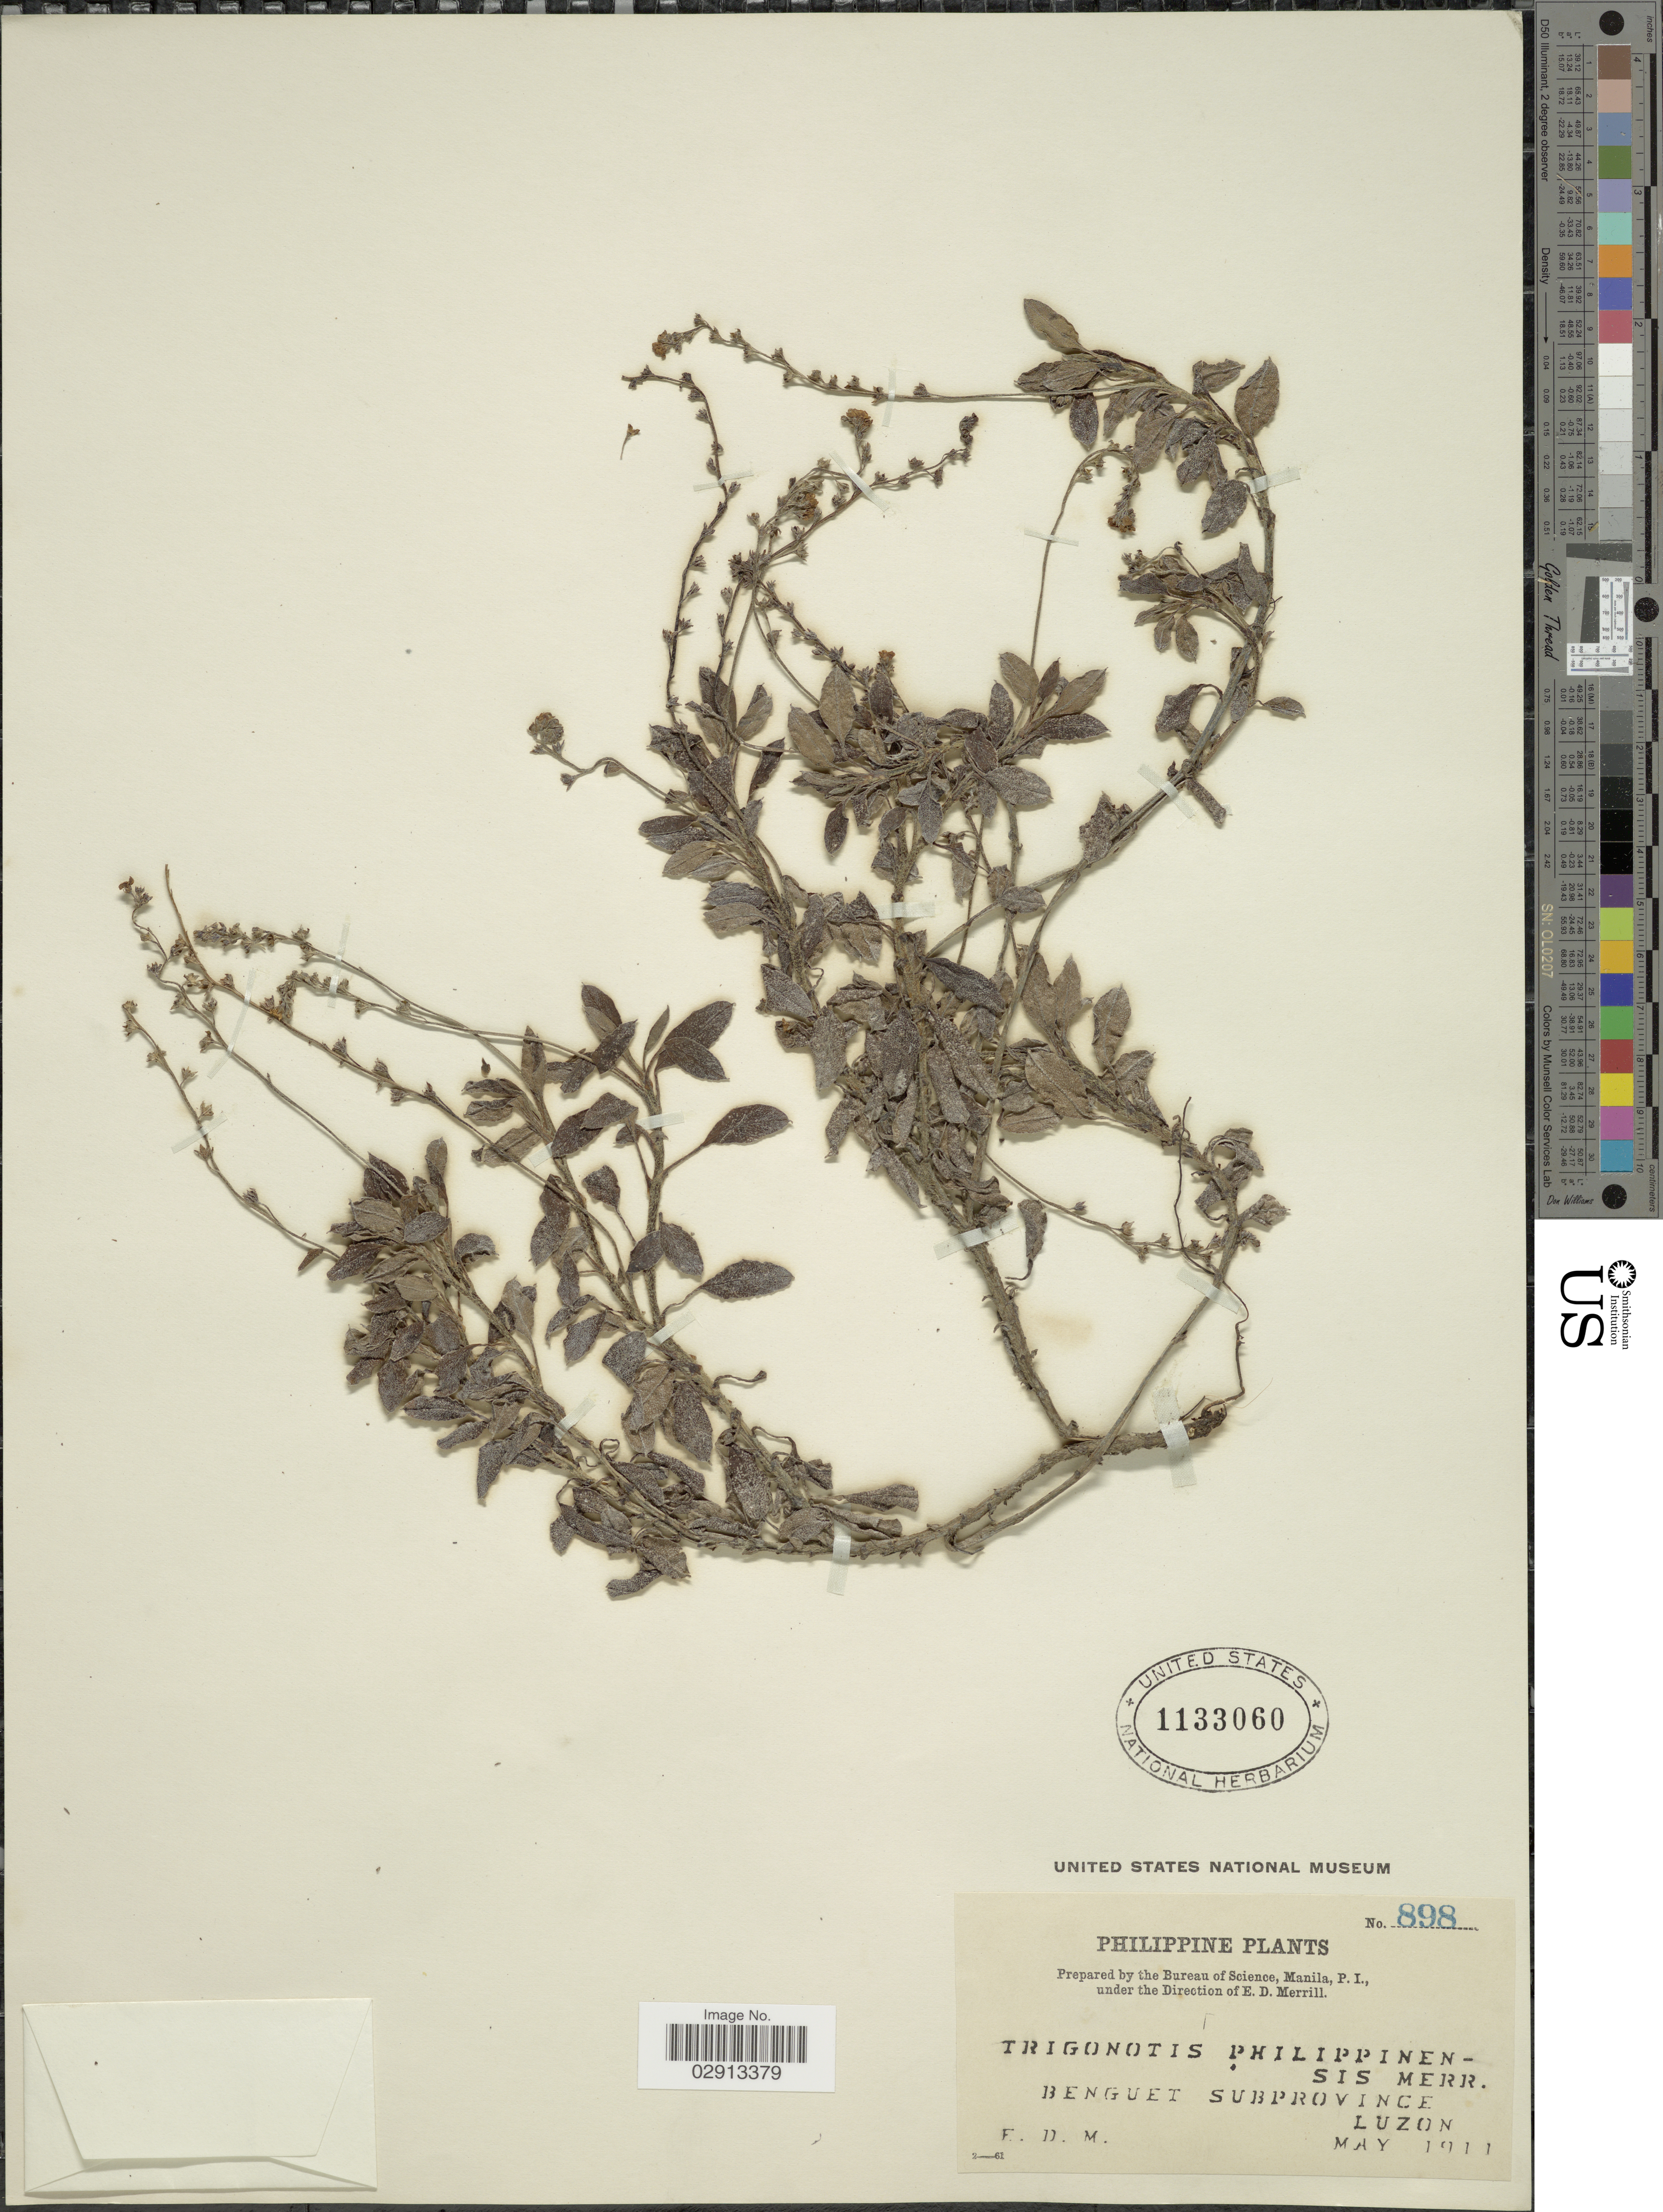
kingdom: Plantae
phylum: Tracheophyta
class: Magnoliopsida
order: Boraginales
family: Boraginaceae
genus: Trigonotis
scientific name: Trigonotis philippinensis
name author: Merr.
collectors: E. D. Merrill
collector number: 898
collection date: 1911-05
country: Philippines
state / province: Cordillera (Administrative Region)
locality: Philippine. Benguet Subprovince Luzon.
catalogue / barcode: US 1133060